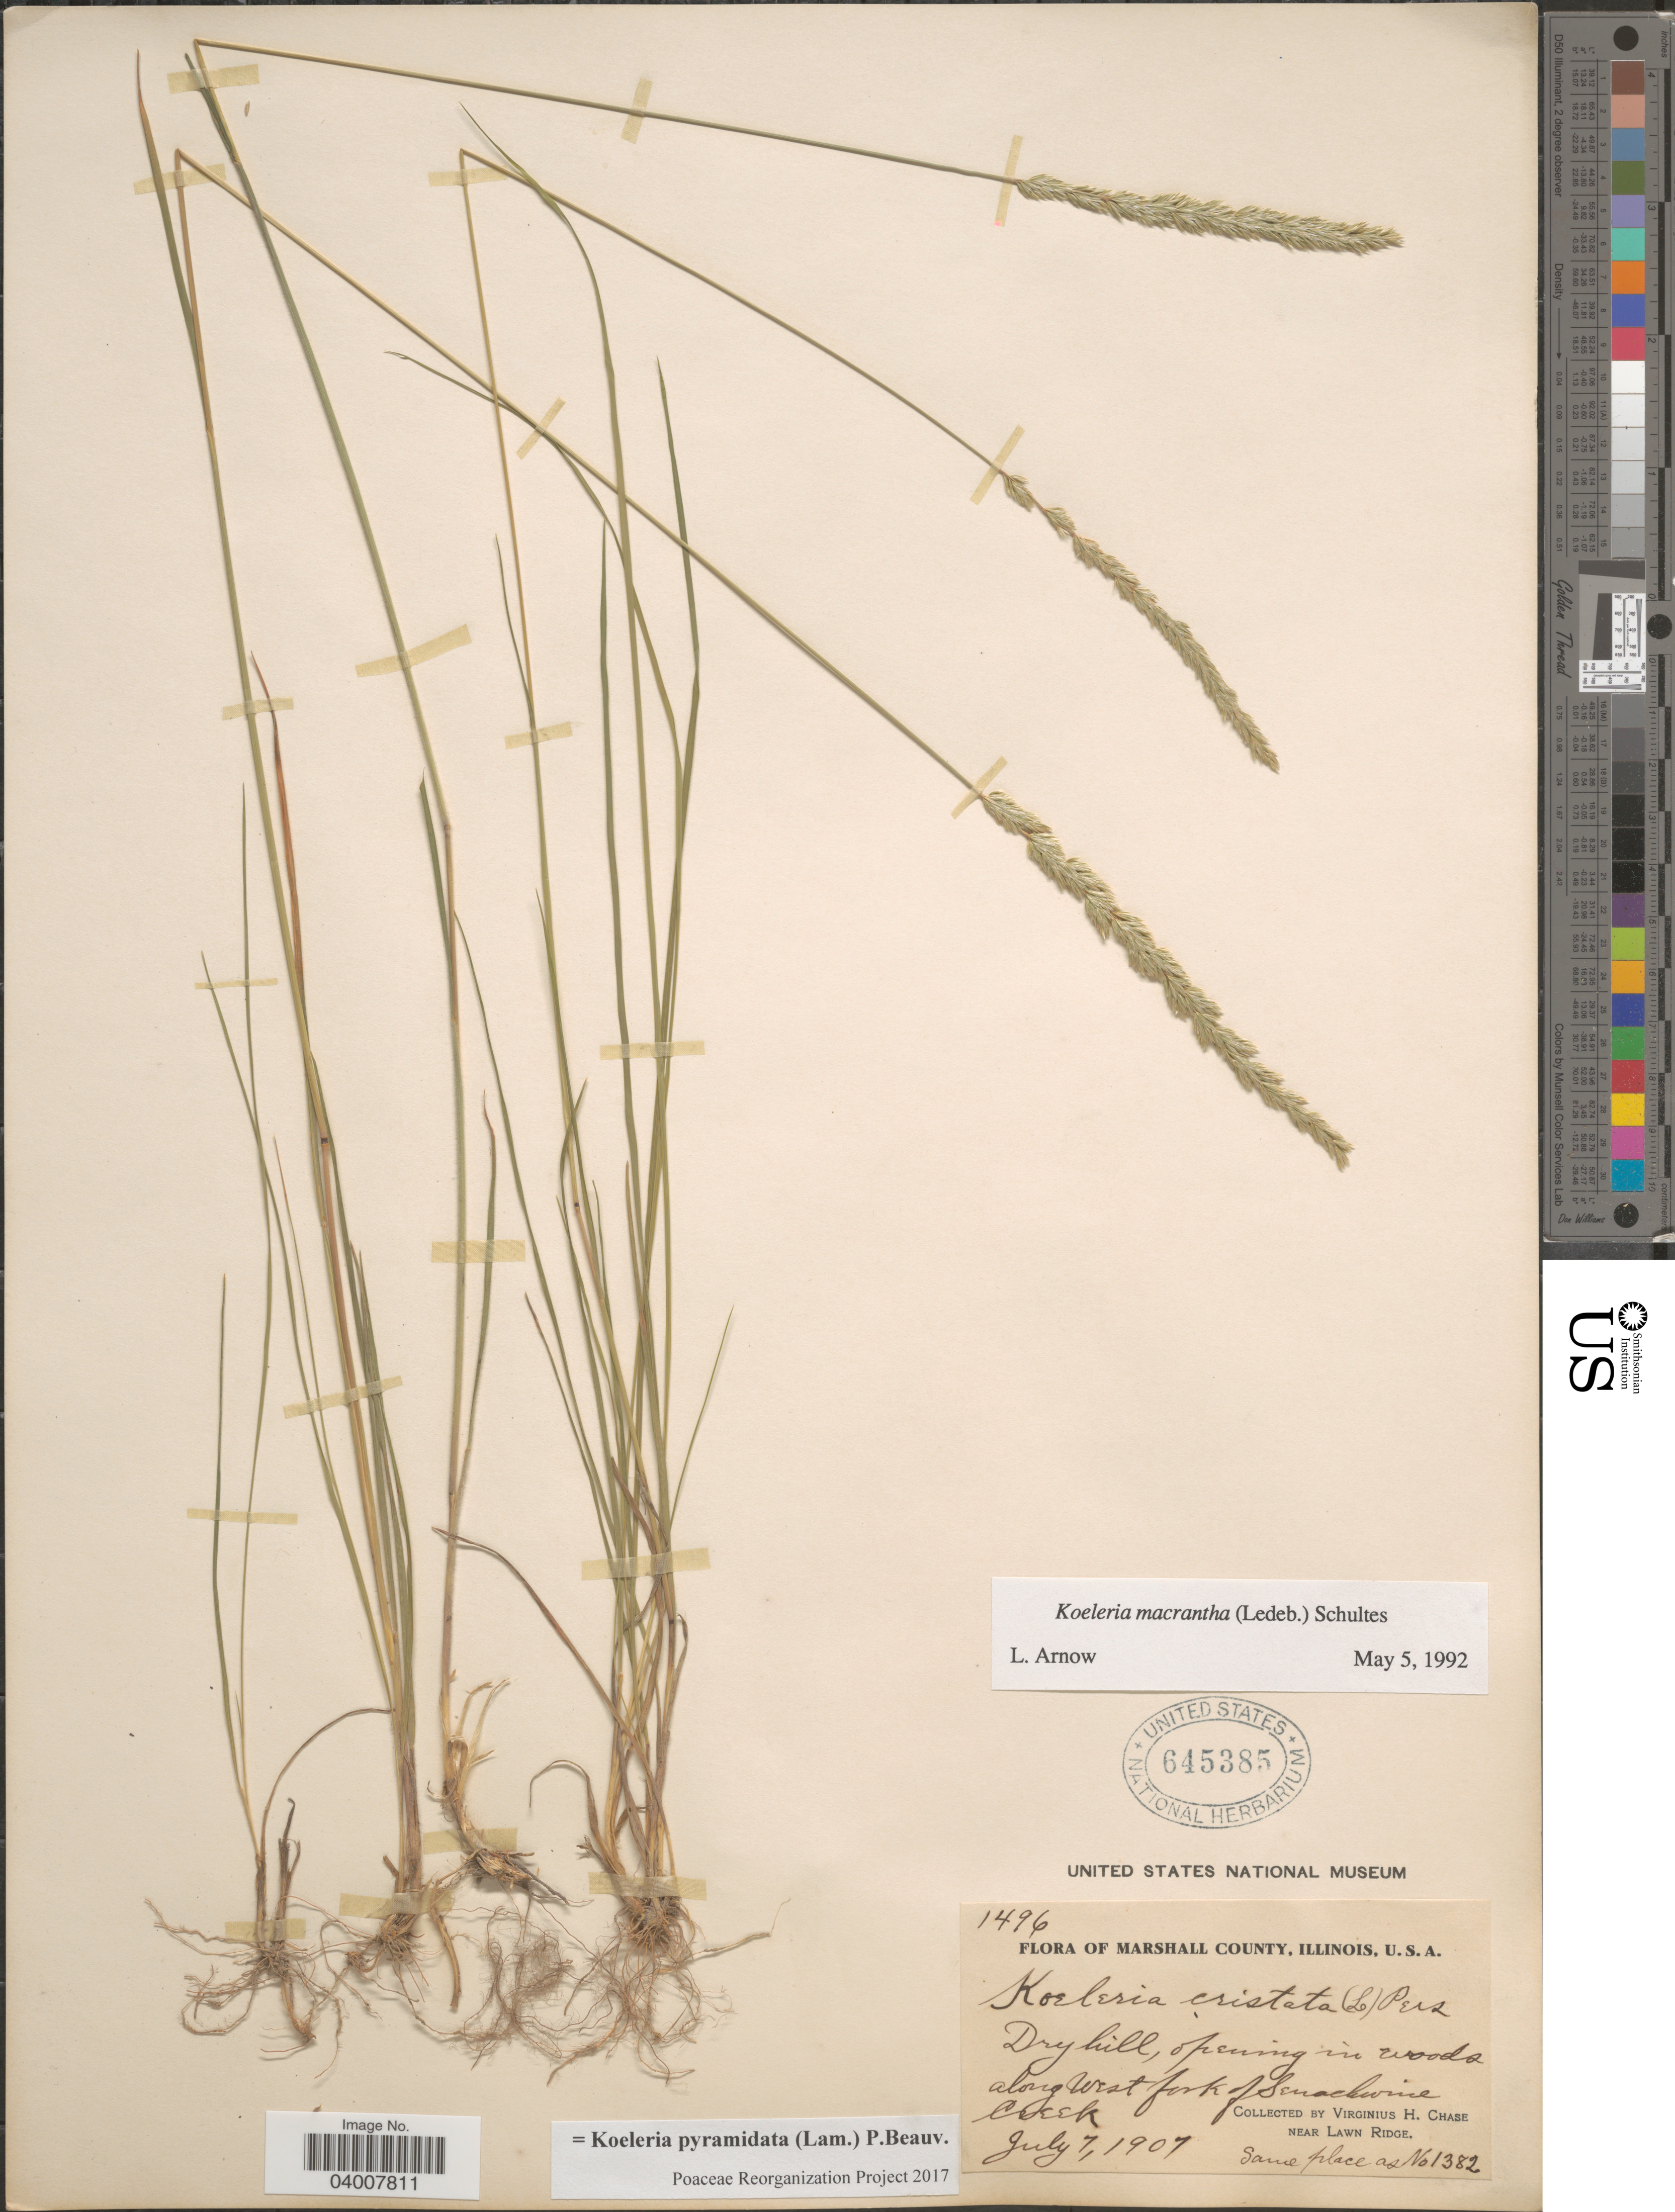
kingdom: Plantae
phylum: Tracheophyta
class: Liliopsida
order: Poales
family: Poaceae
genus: Koeleria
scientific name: Koeleria pyramidata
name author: (Lam.) P. Beauv.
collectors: V. H. Chase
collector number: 1496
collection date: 1907-07-07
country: United States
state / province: Illinois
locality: Marshall County. Along West fork of Senachwine Creek. Near Lawn Ridge.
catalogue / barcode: US 645385